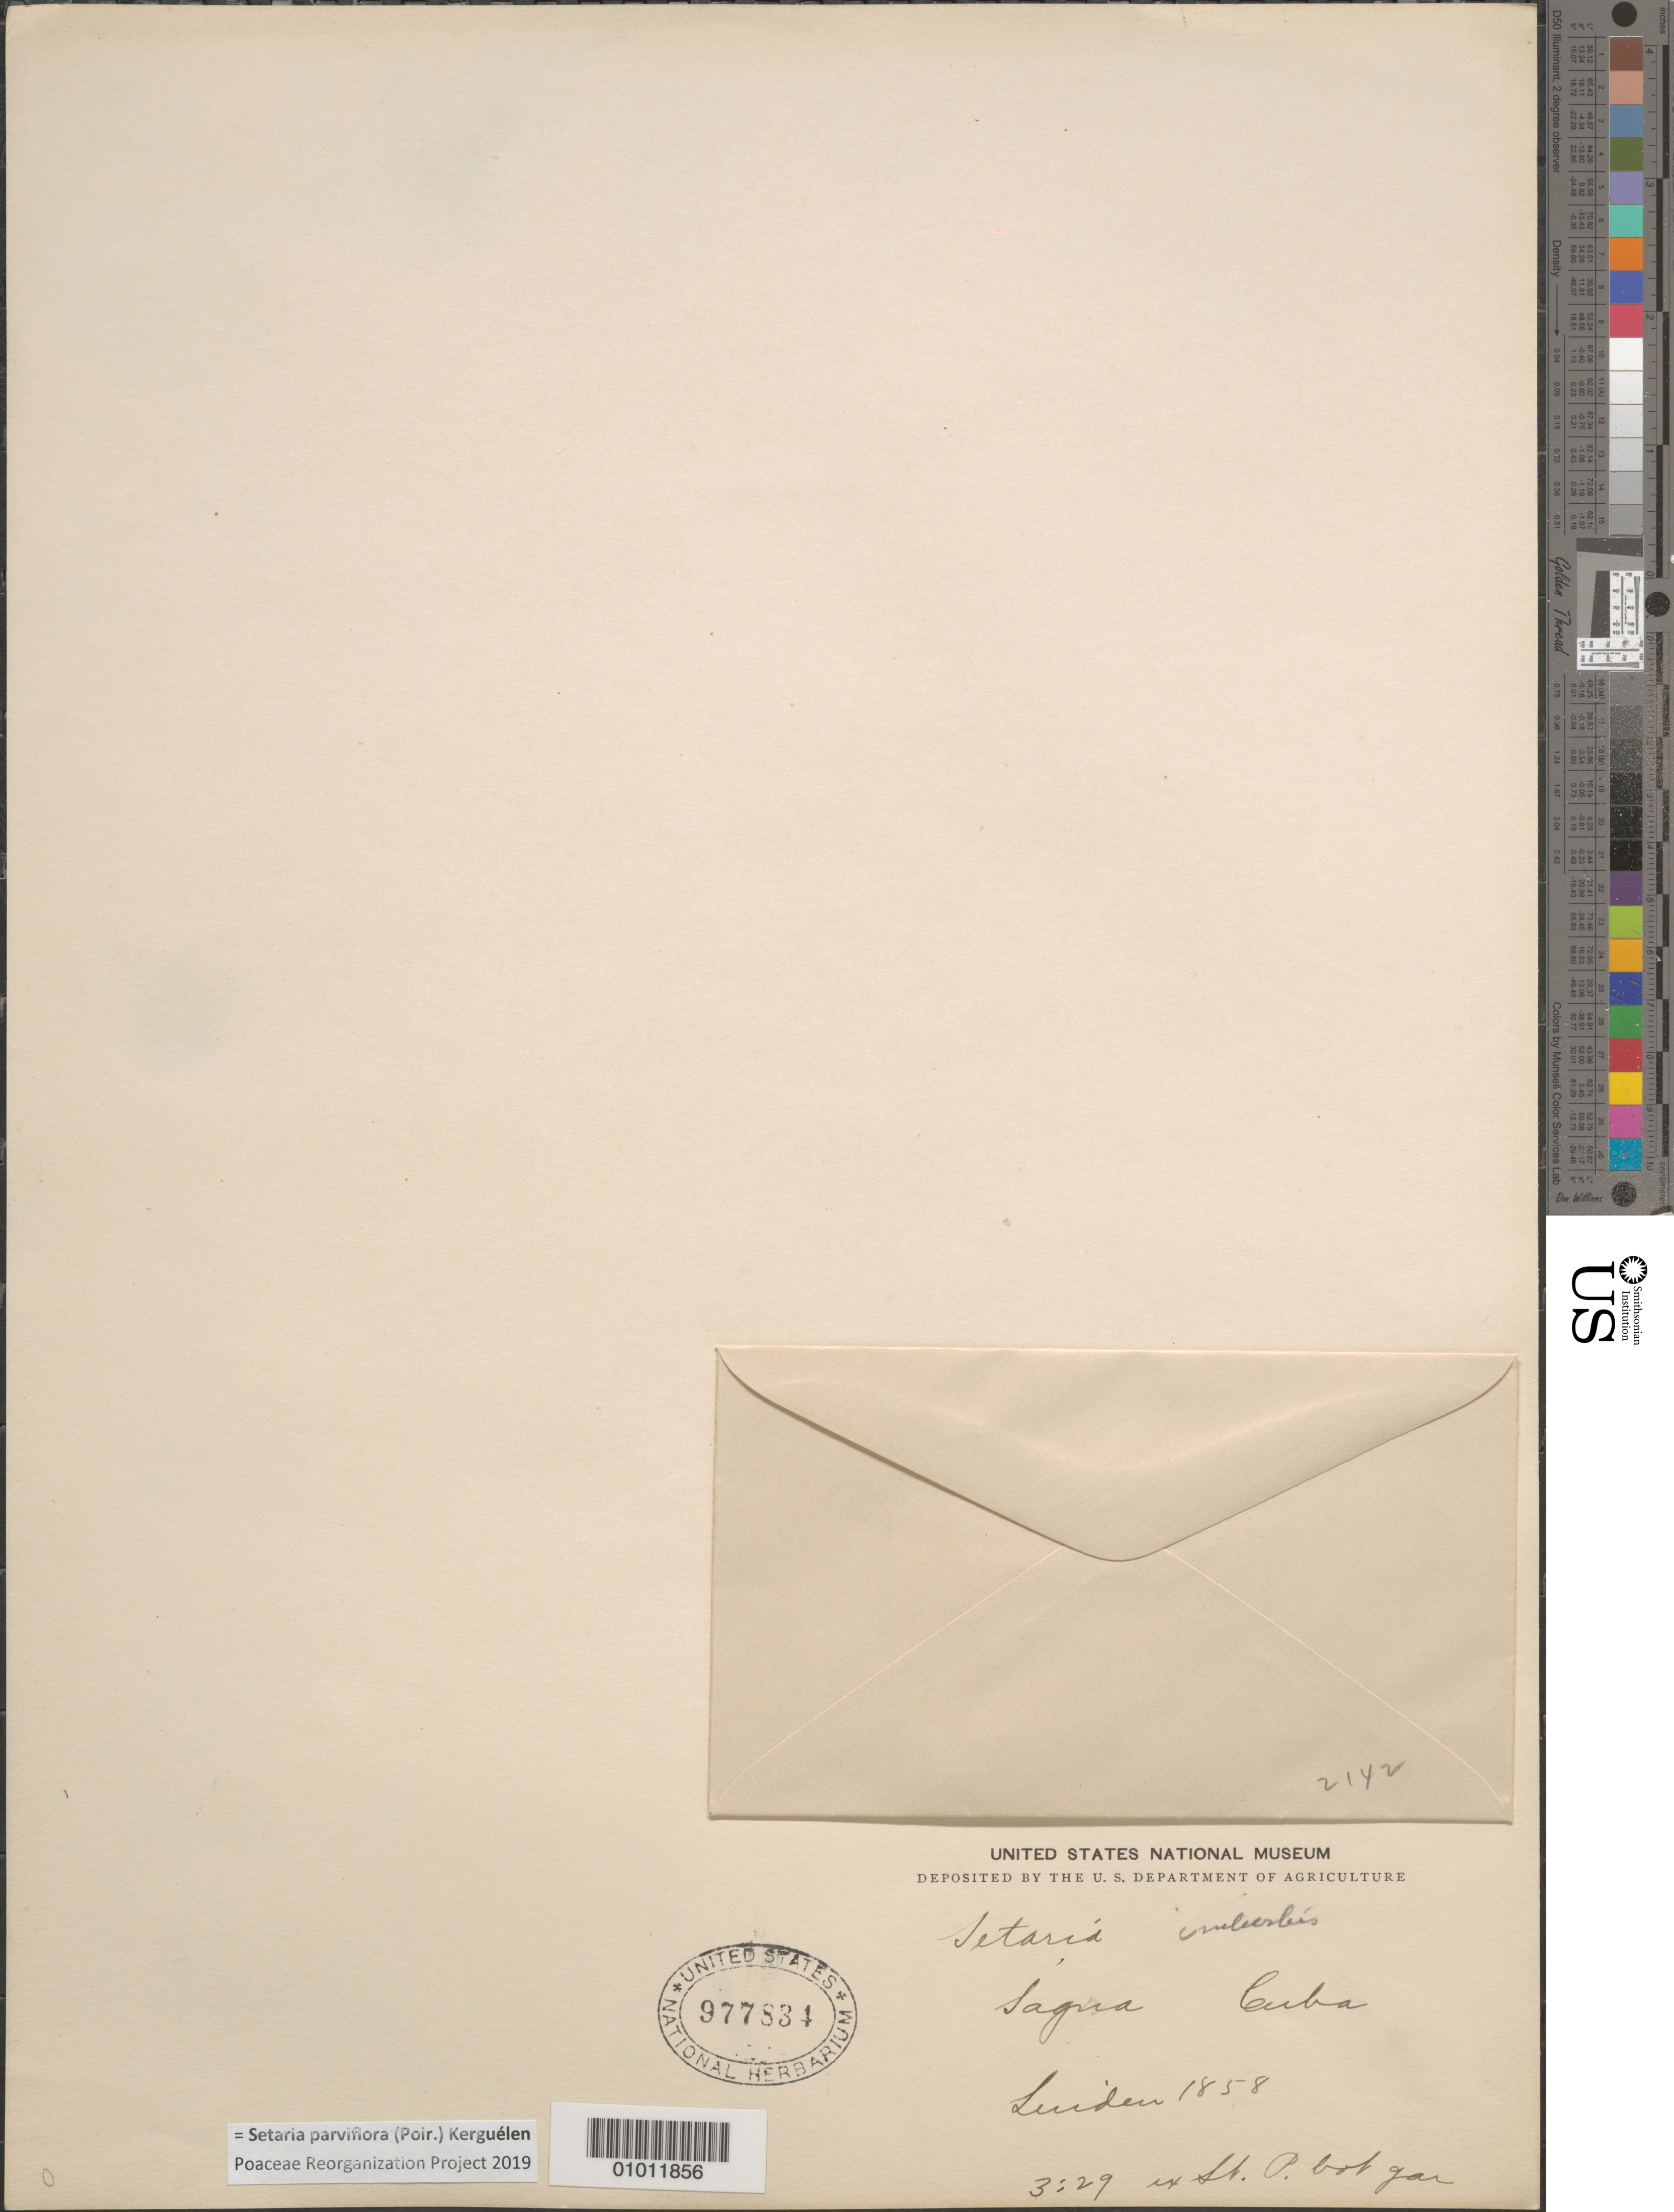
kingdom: Plantae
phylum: Tracheophyta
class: Liliopsida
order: Poales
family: Poaceae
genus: Setaria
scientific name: Setaria parviflora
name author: (Poir.) Kerguélen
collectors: -- Linden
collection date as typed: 1858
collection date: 1858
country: Cuba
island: Cuba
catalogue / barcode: US 977834